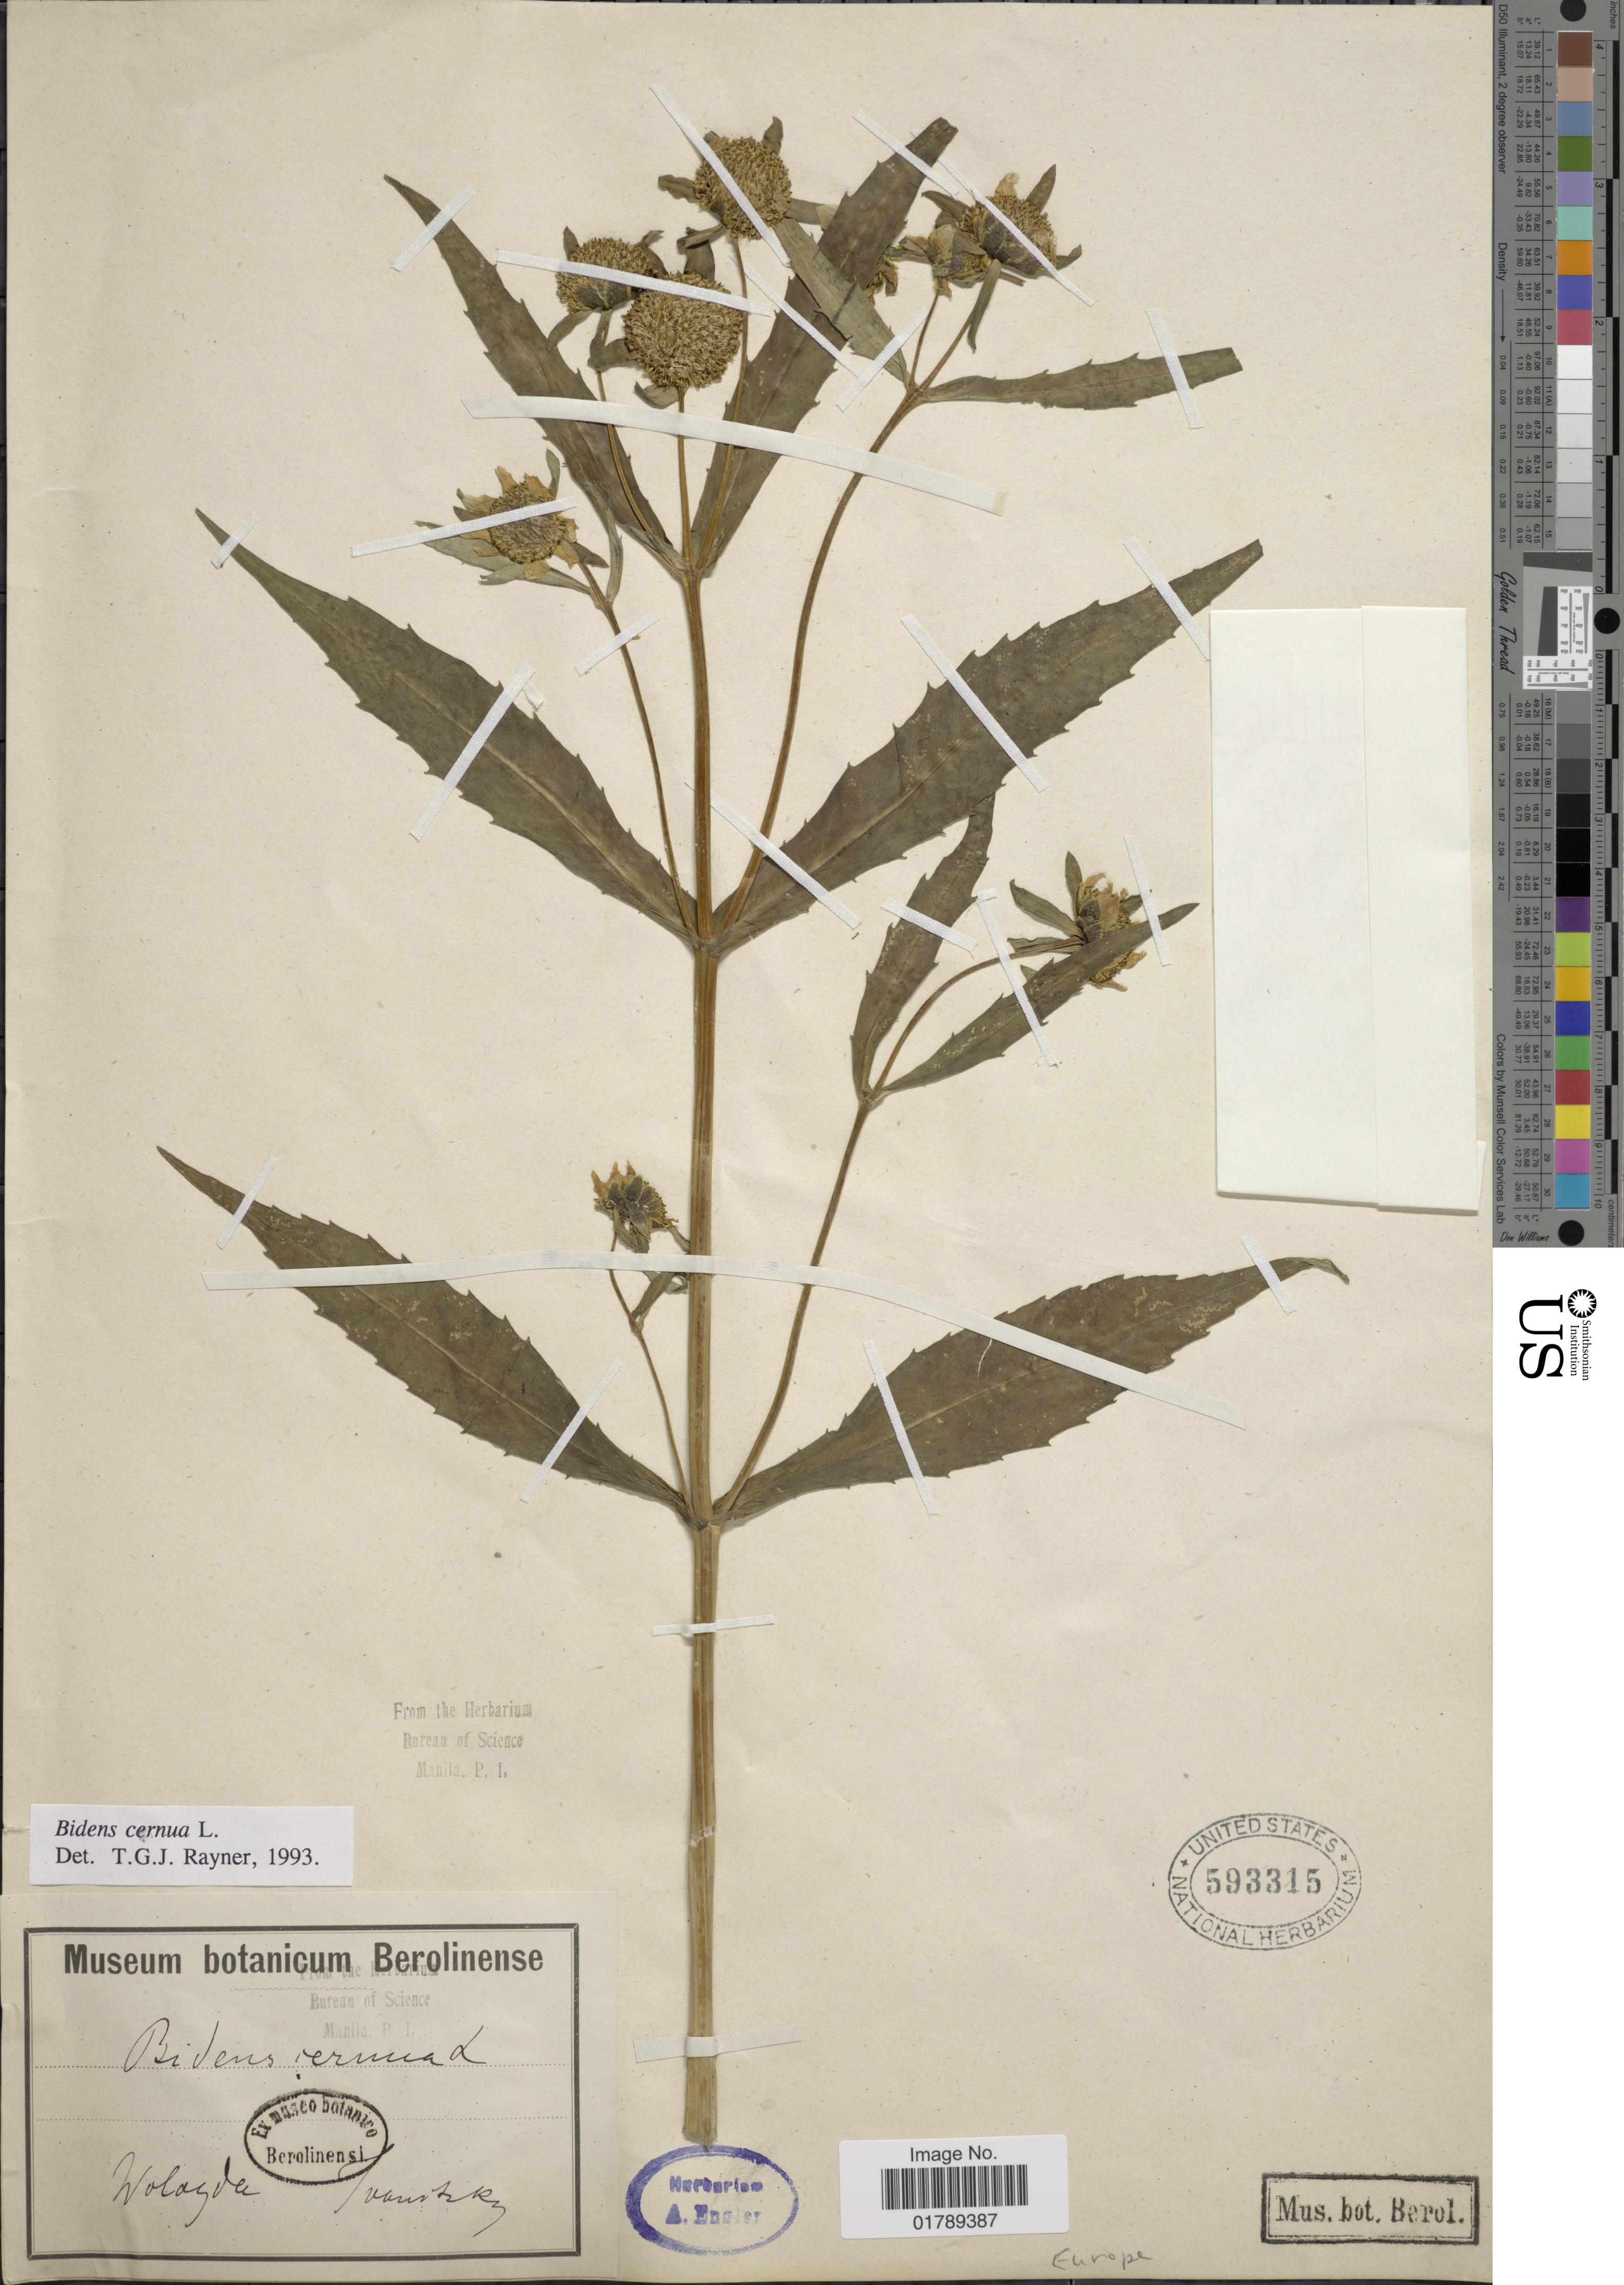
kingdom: Plantae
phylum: Tracheophyta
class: Magnoliopsida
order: Asterales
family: Asteraceae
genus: Bidens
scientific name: Bidens cernua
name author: L.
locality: Wolayde [interpreted]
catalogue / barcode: US 593315